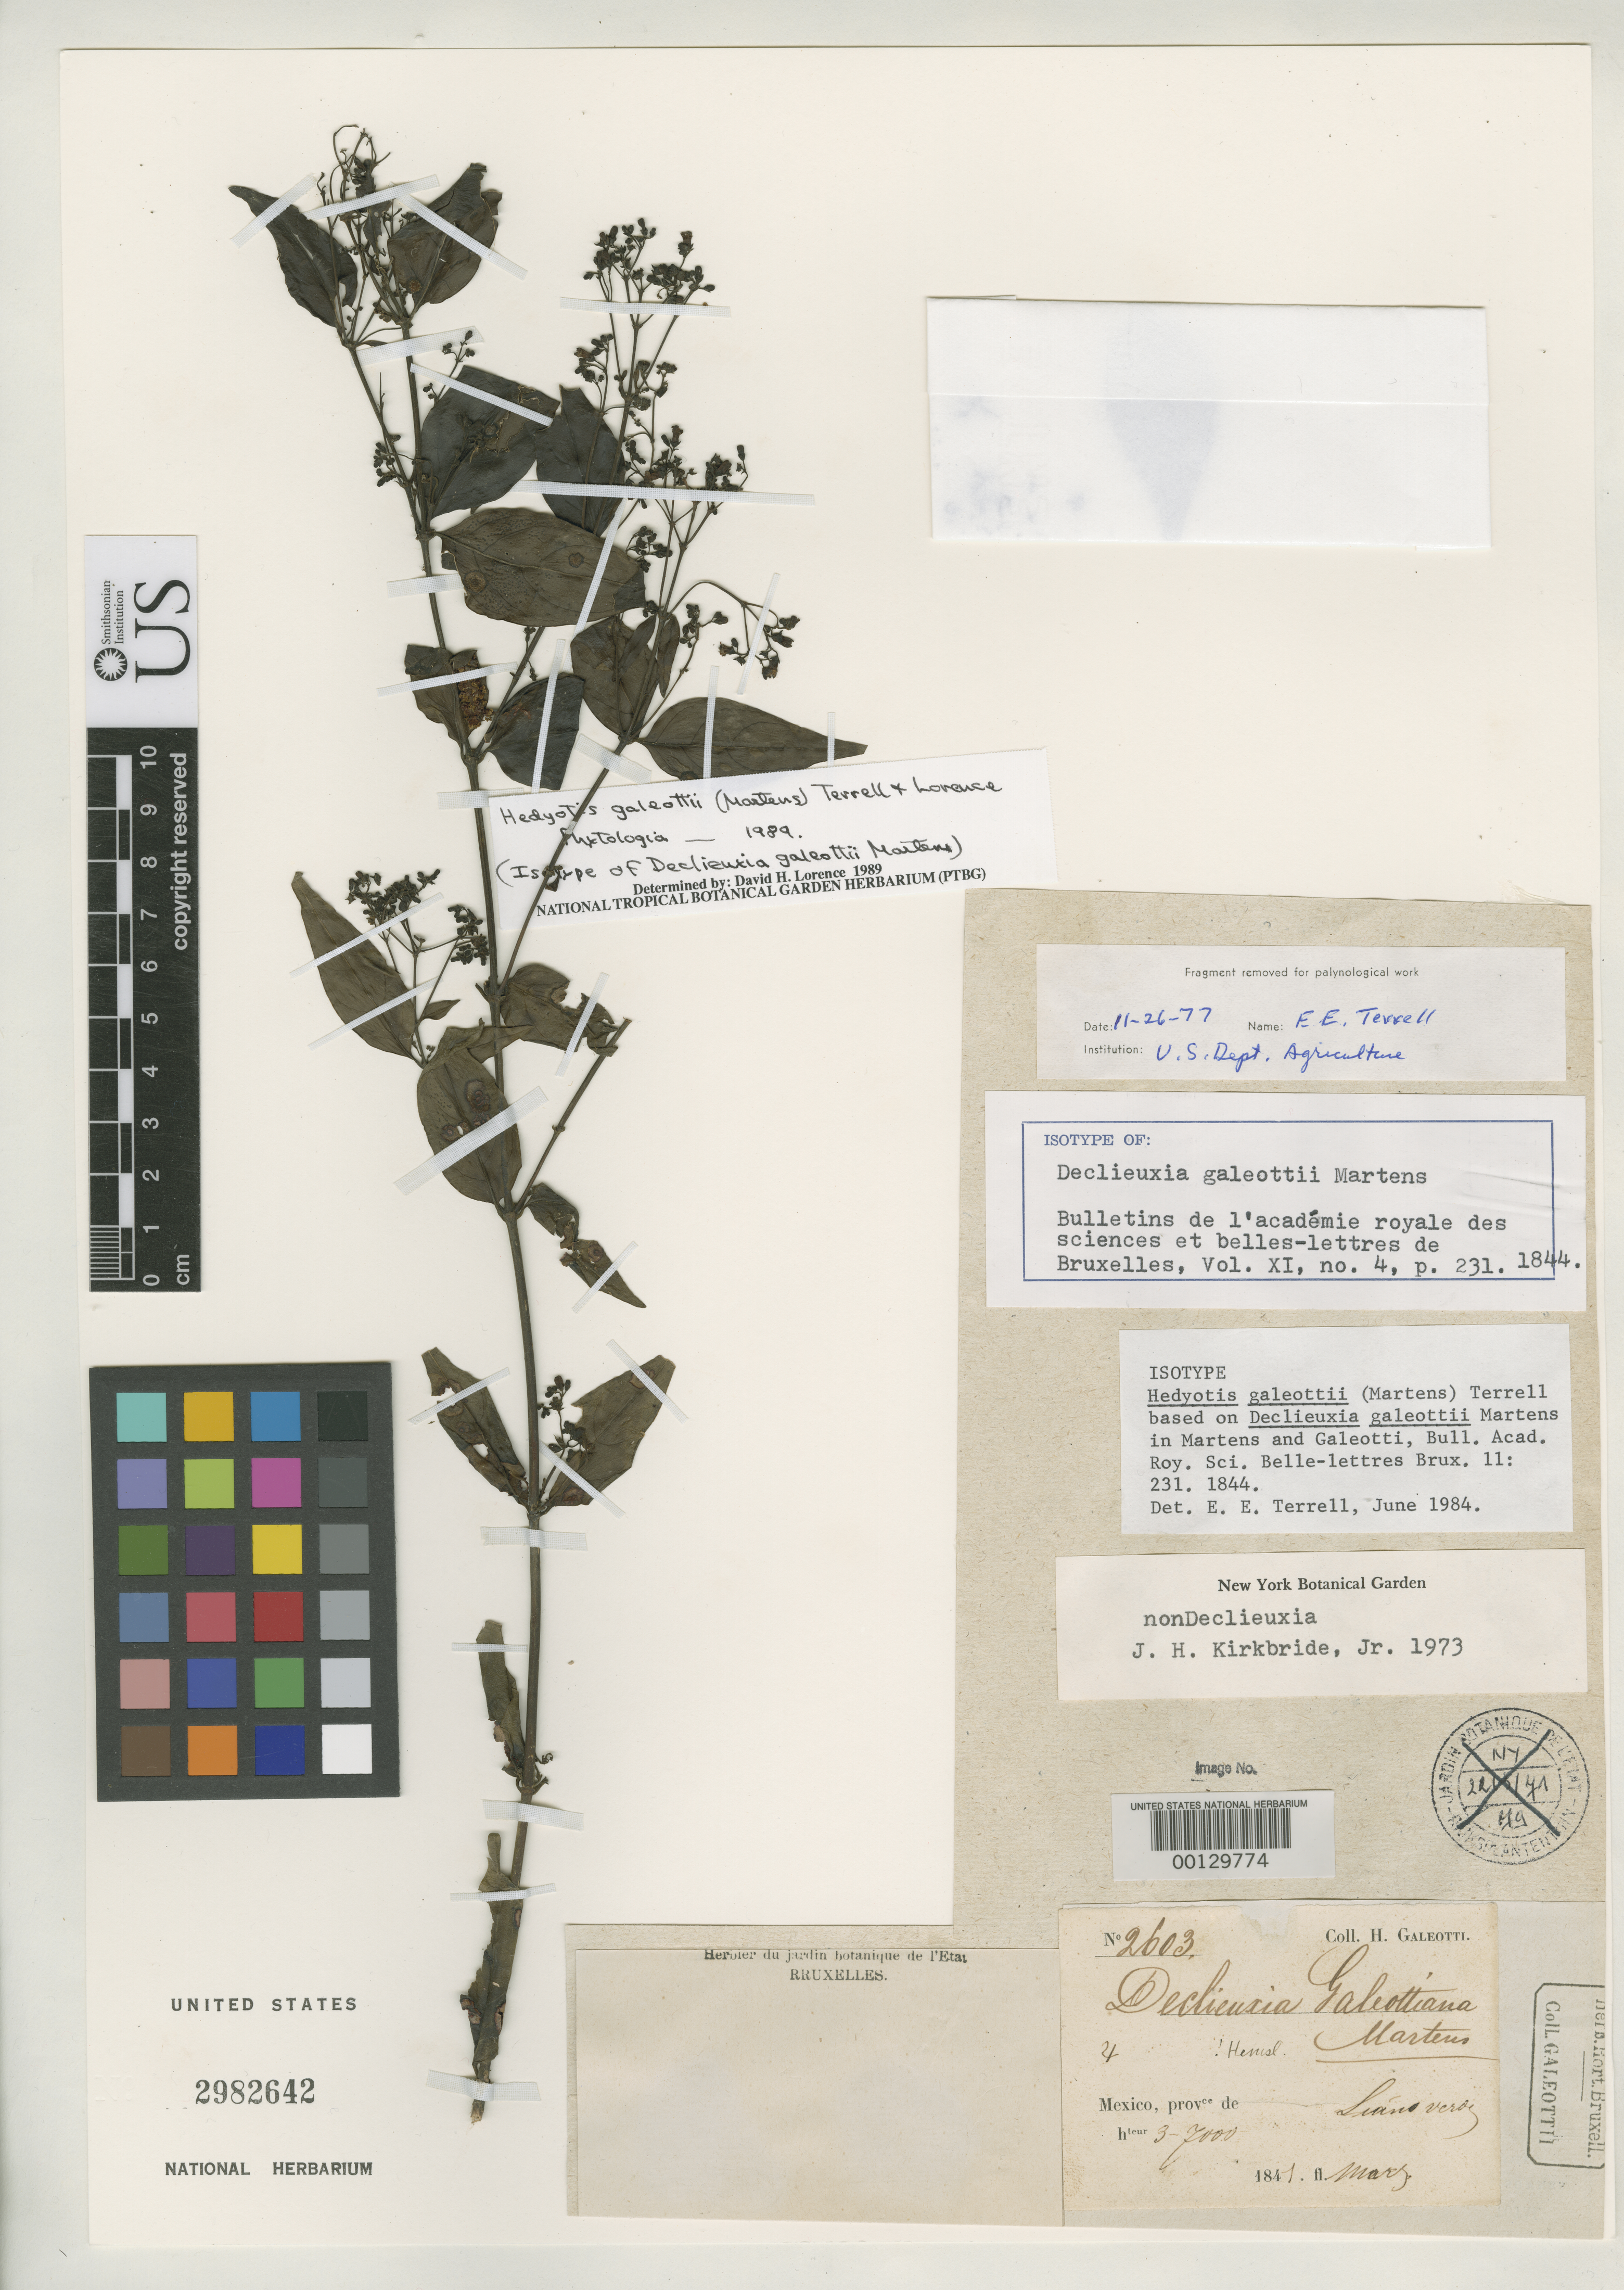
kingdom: Plantae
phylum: Tracheophyta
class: Magnoliopsida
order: Gentianales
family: Rubiaceae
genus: Declieuxia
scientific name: Declieuxia galeottii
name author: M. Martens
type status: Isotype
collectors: H. G. Galeotti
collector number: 2603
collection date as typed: Mar 1841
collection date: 1841-03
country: Mexico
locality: Siano Verde.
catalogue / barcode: US 2982642